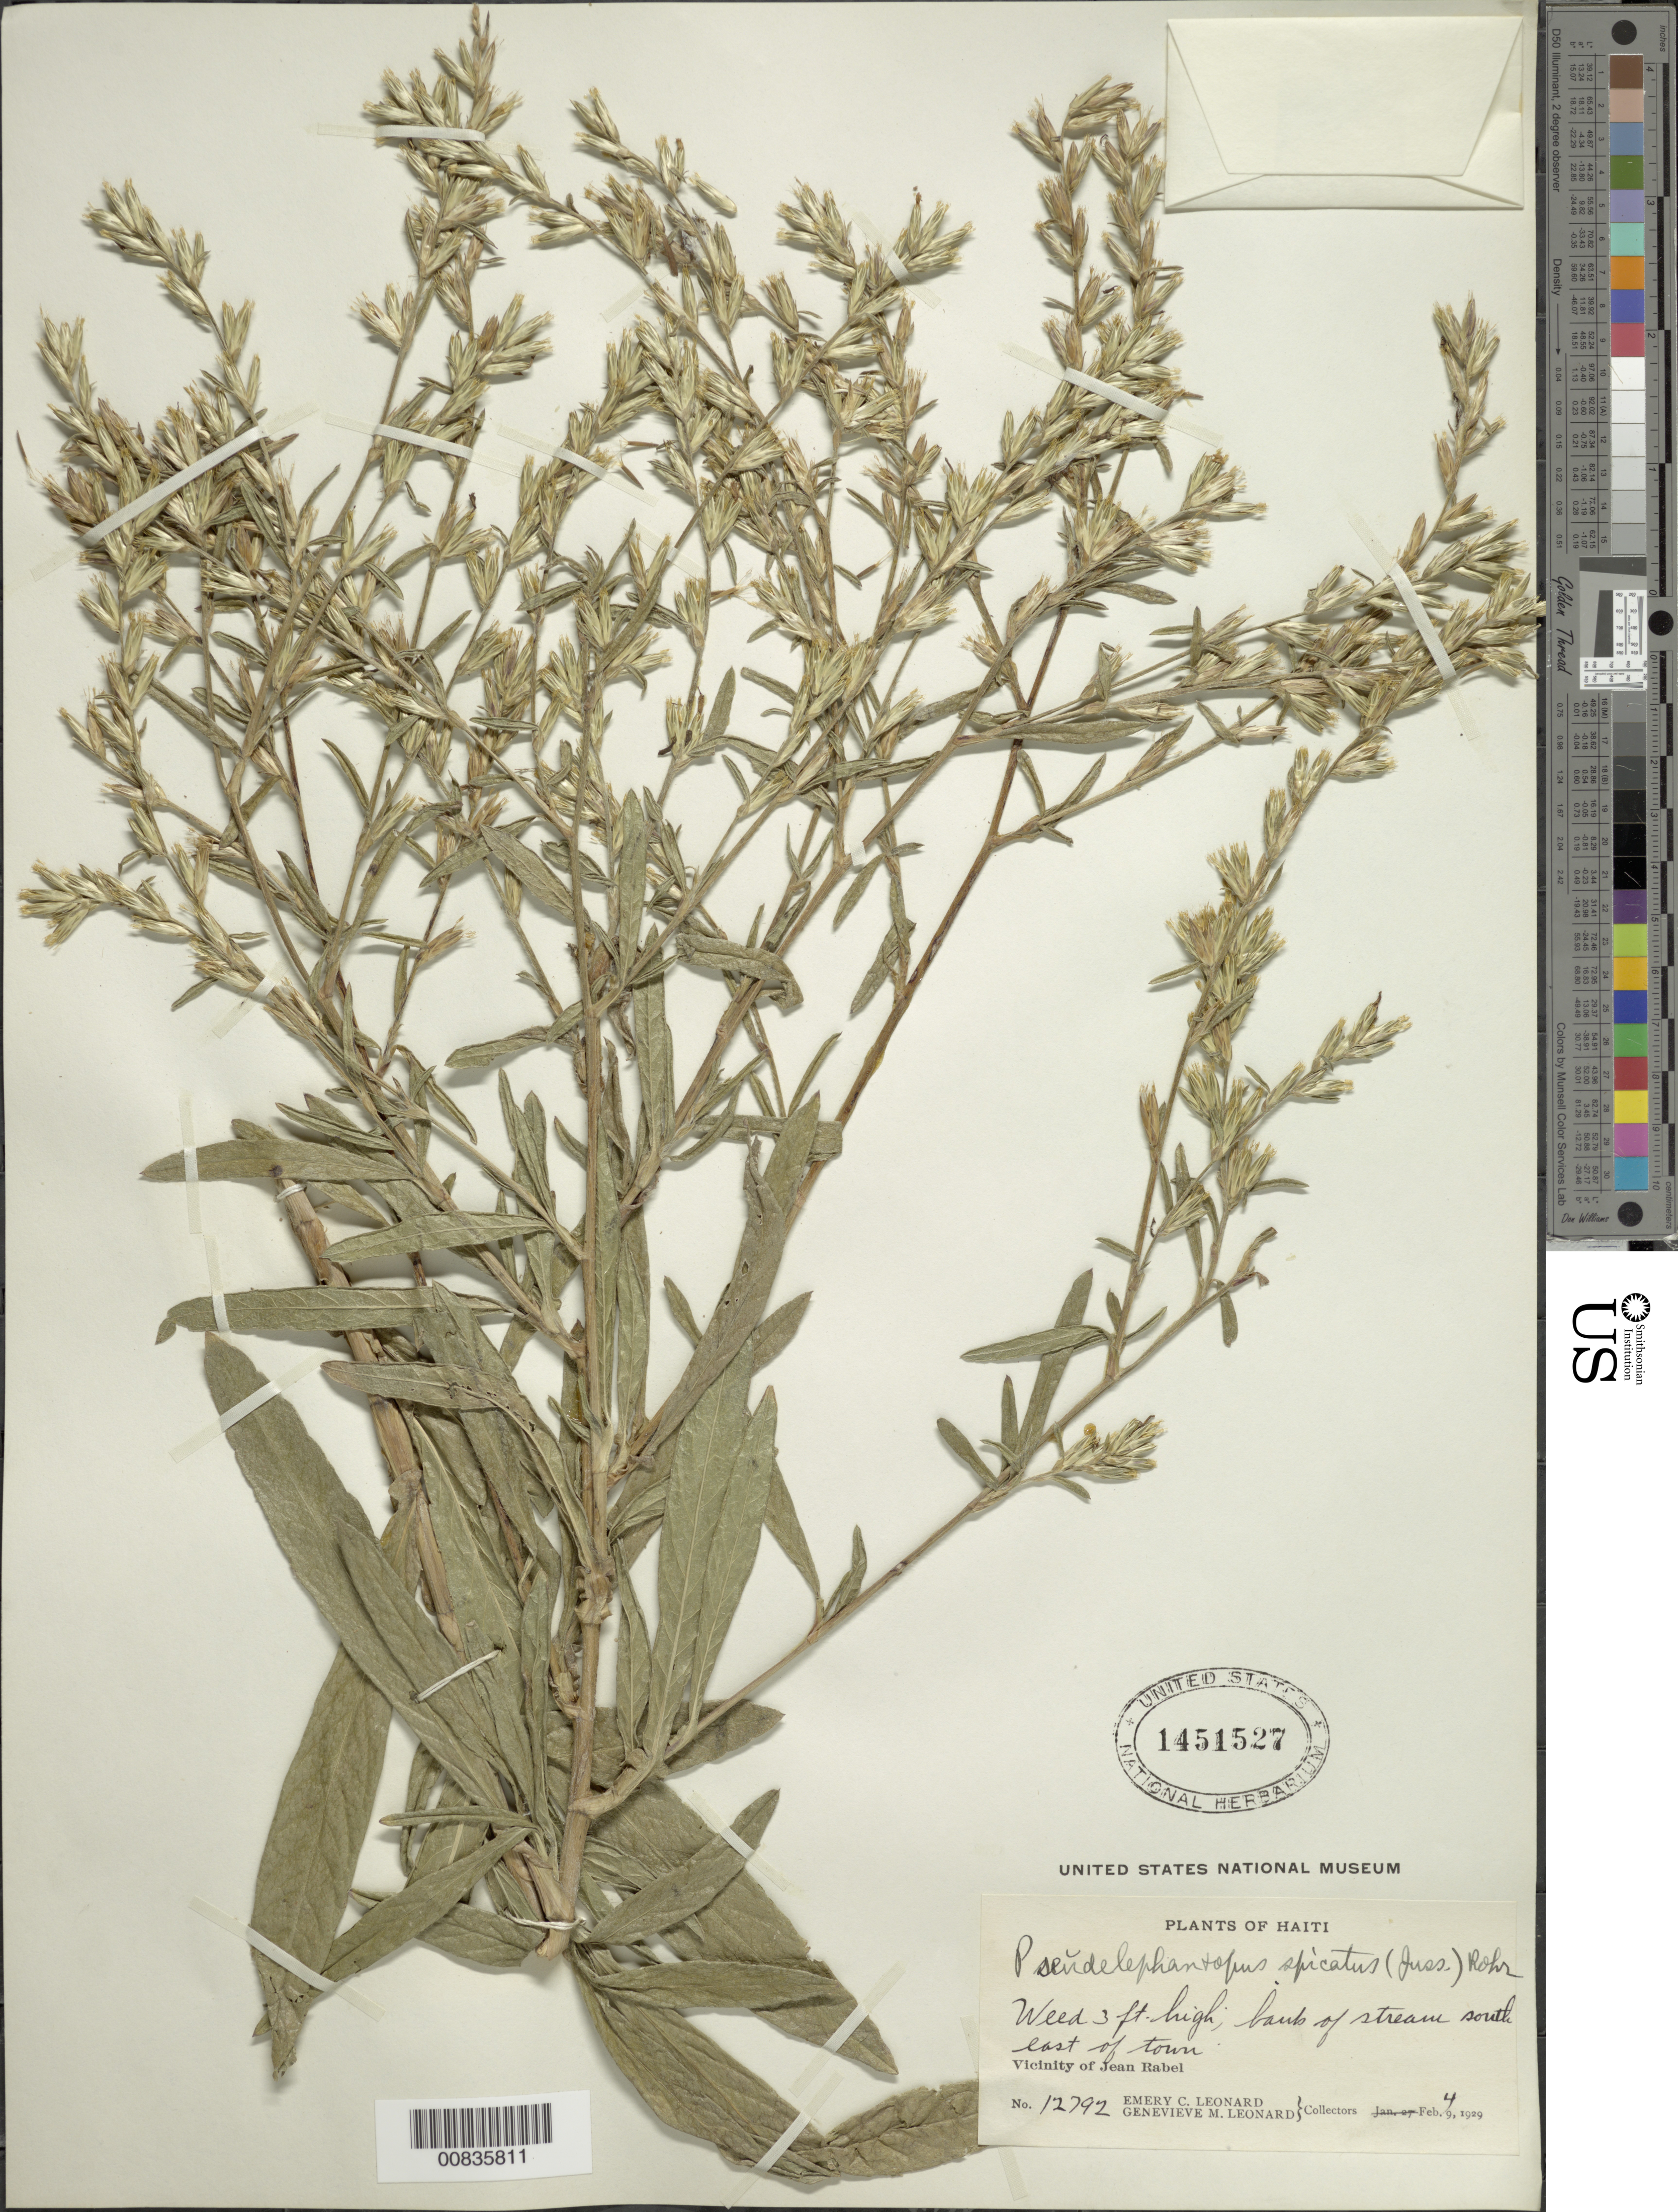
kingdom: Plantae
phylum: Tracheophyta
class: Magnoliopsida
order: Asterales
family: Asteraceae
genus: Pseudelephantopus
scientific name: Pseudelephantopus spicatus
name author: (Juss. ex Aubl.) C.F. Baker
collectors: E. C. Leonard & G. M. Leonard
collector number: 12792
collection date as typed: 04 Feb 1929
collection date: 1929-02-04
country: Haiti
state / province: Nord-Ouest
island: Hispaniola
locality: Vicinity of Jean Rabel, SE of town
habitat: Banks of stream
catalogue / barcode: US 1451527